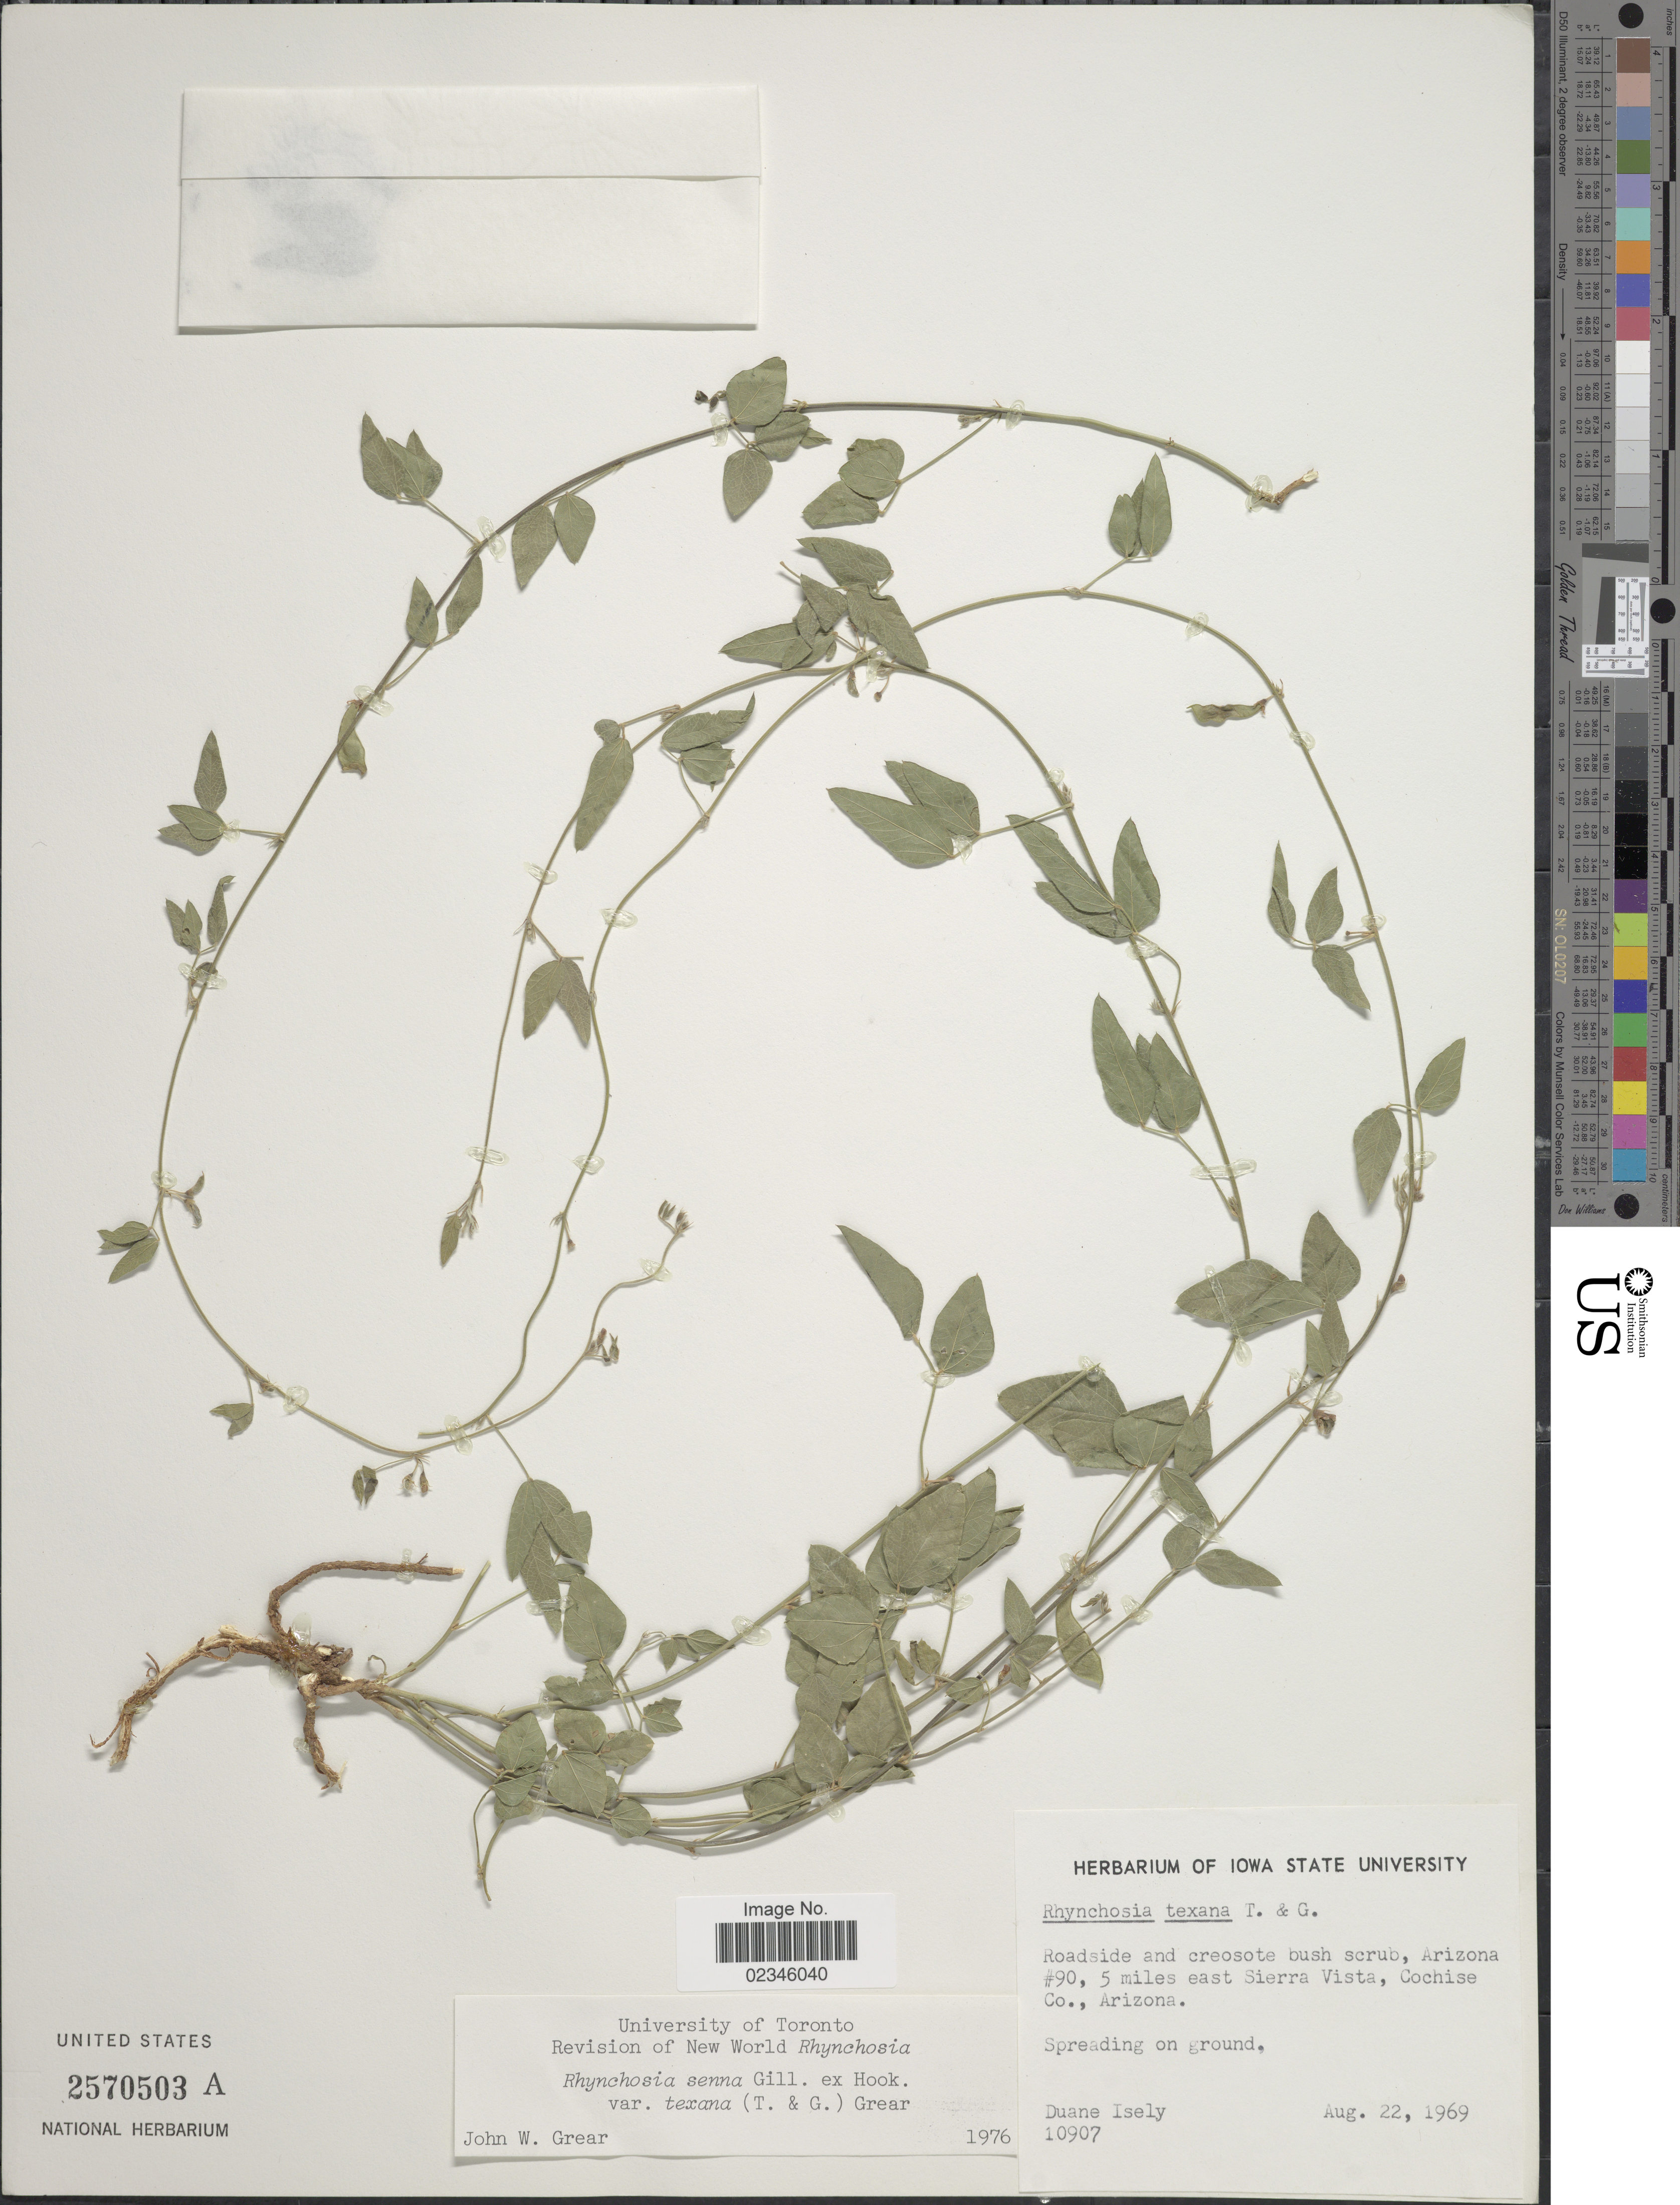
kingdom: Plantae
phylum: Tracheophyta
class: Magnoliopsida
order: Fabales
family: Fabaceae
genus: Rhynchosia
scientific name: Rhynchosia senna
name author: Gillies ex Hook.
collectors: D. Isely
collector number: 10907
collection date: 1969-08-22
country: United States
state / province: Arizona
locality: Roadside, #90,5 miles east Sierra Vista, Cochise Co.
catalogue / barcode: US 2570503A